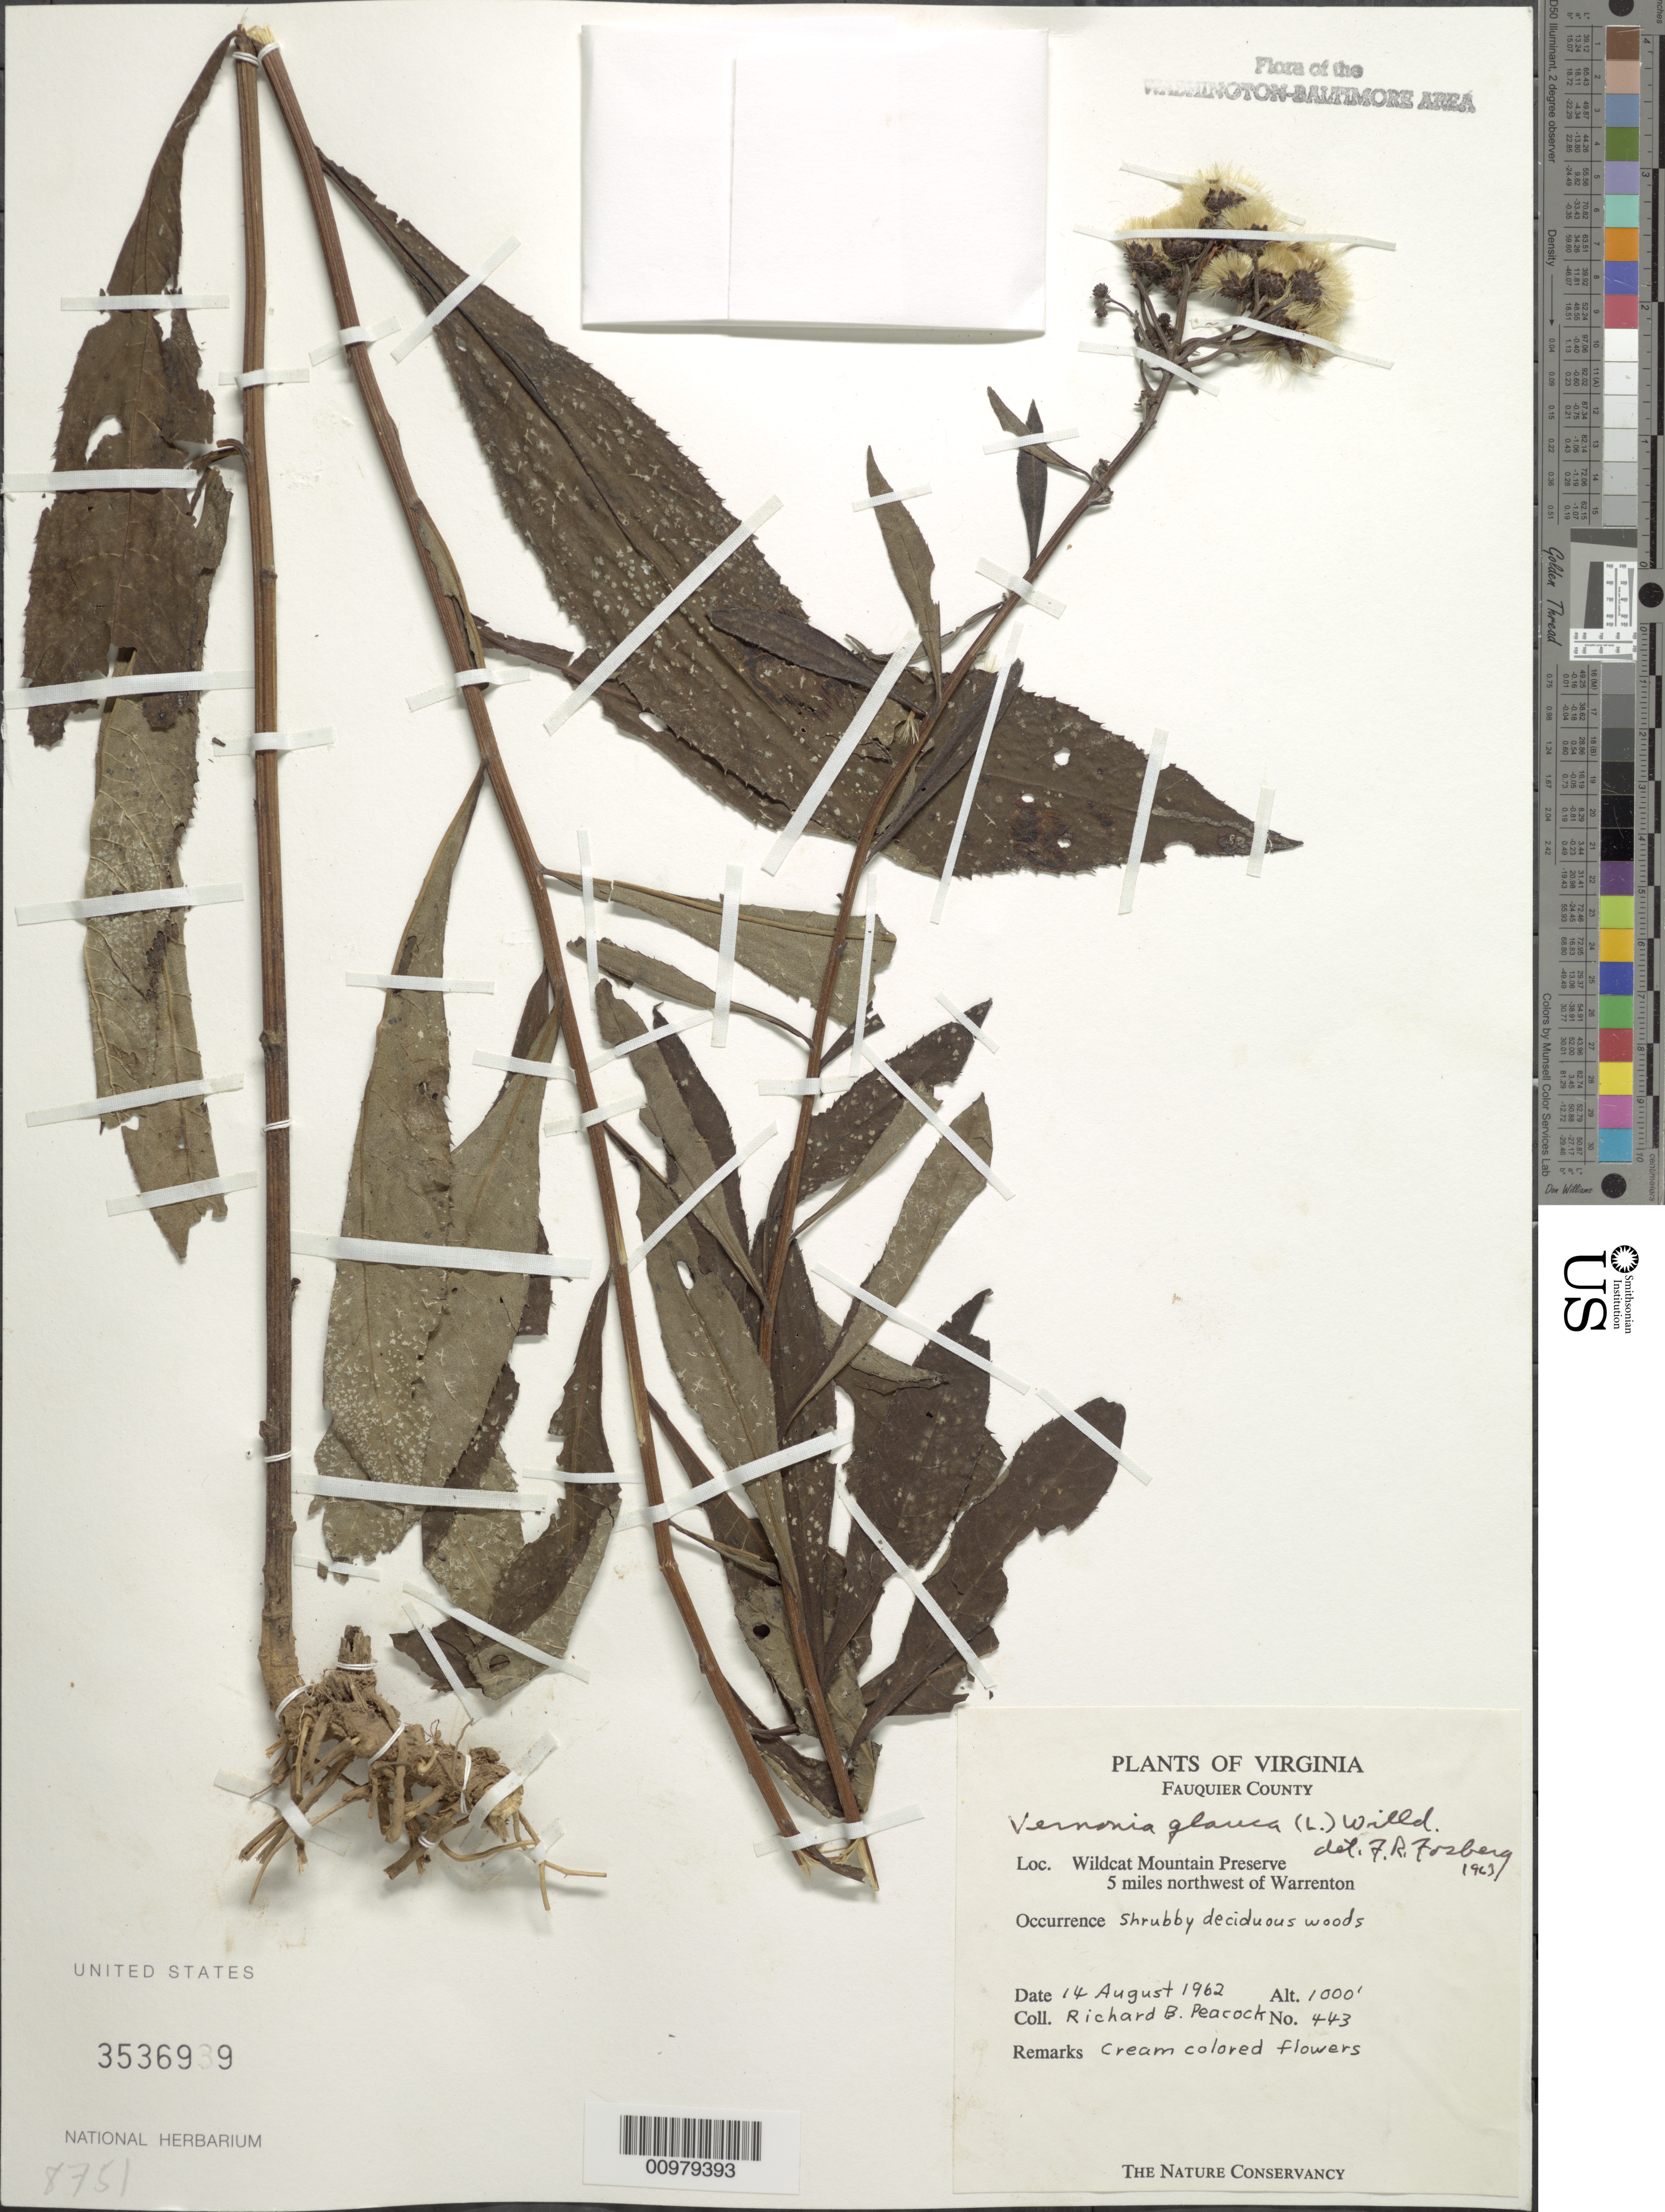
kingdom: Plantae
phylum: Tracheophyta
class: Magnoliopsida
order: Asterales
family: Asteraceae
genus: Vernonia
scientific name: Vernonia glauca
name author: (L.) Willd.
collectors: R. Peacock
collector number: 443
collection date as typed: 14 Aug 1962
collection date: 1962-08-14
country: United States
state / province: Virginia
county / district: Fauquier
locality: Wildcat Mountain Preserve, 5 miles northwest of Warrenton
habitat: shrubby deciduous woods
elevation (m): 305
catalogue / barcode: US 3536939